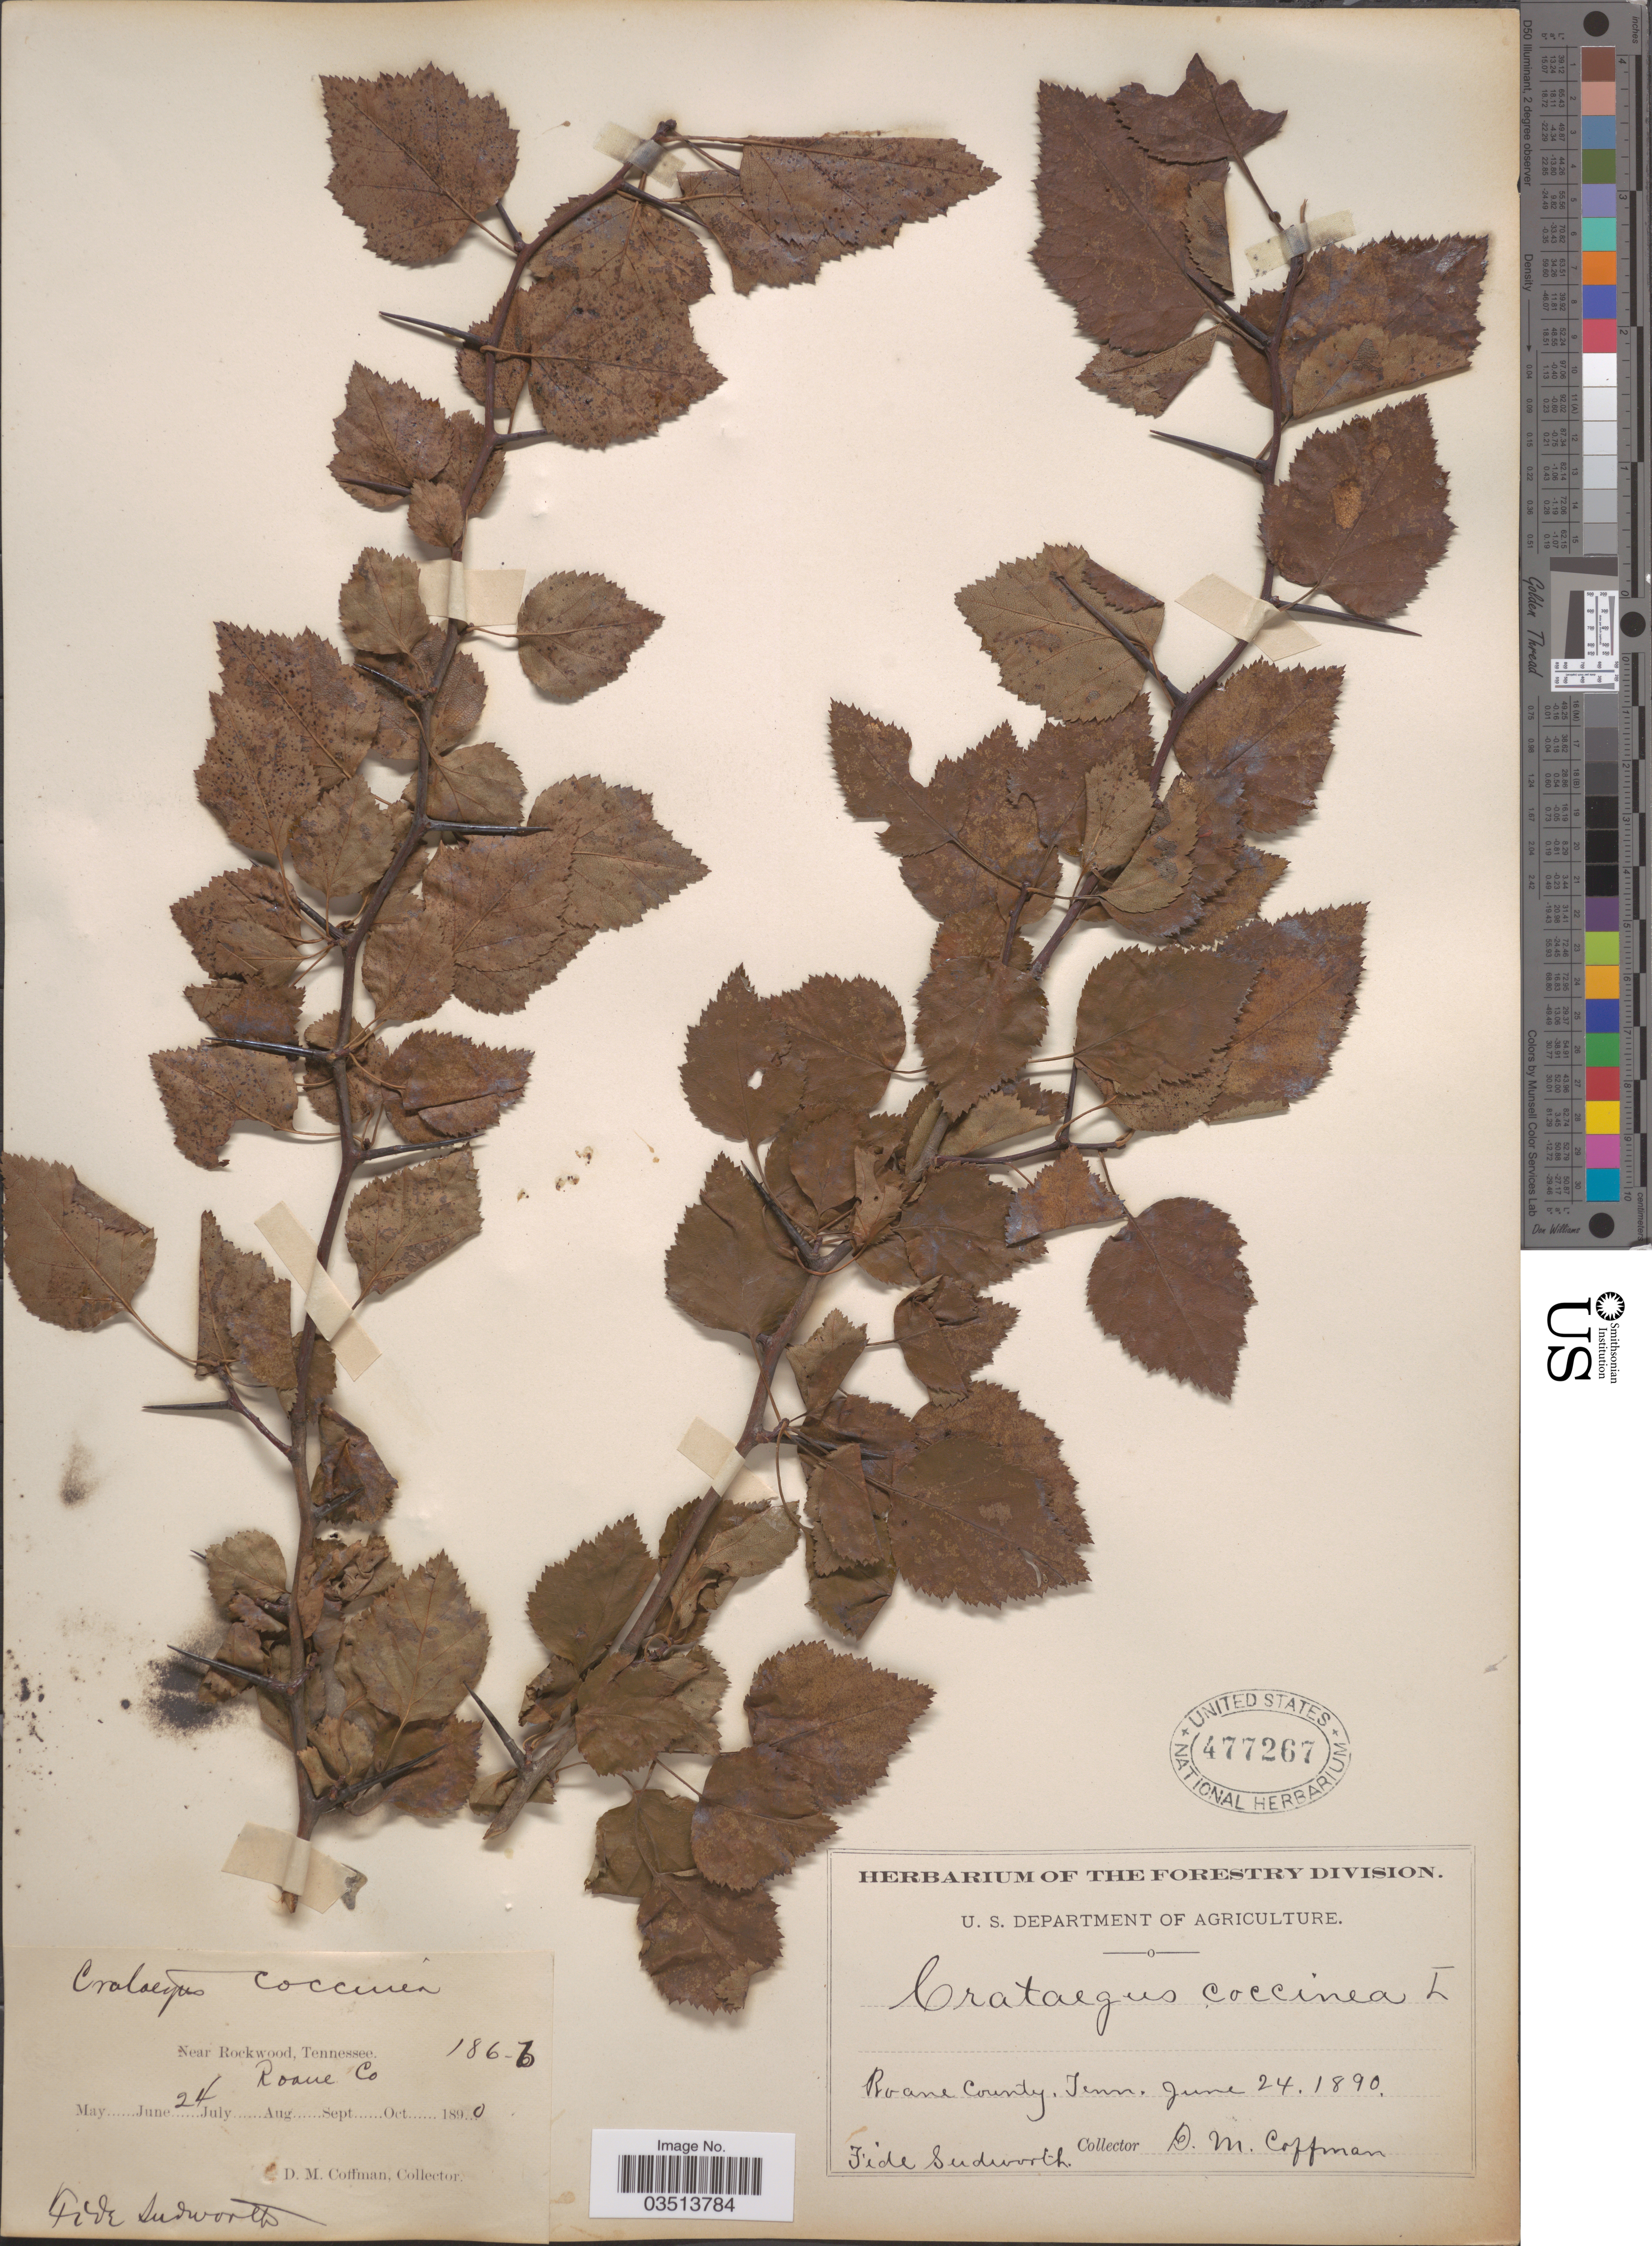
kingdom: Plantae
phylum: Tracheophyta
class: Magnoliopsida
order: Rosales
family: Rosaceae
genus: Crataegus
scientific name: Crataegus coccinea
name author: Ashe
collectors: D. M. Coffman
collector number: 186-b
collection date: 1890-06-24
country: United States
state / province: Tennessee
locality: Near Rockwood. Roane County.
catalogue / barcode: US 477267